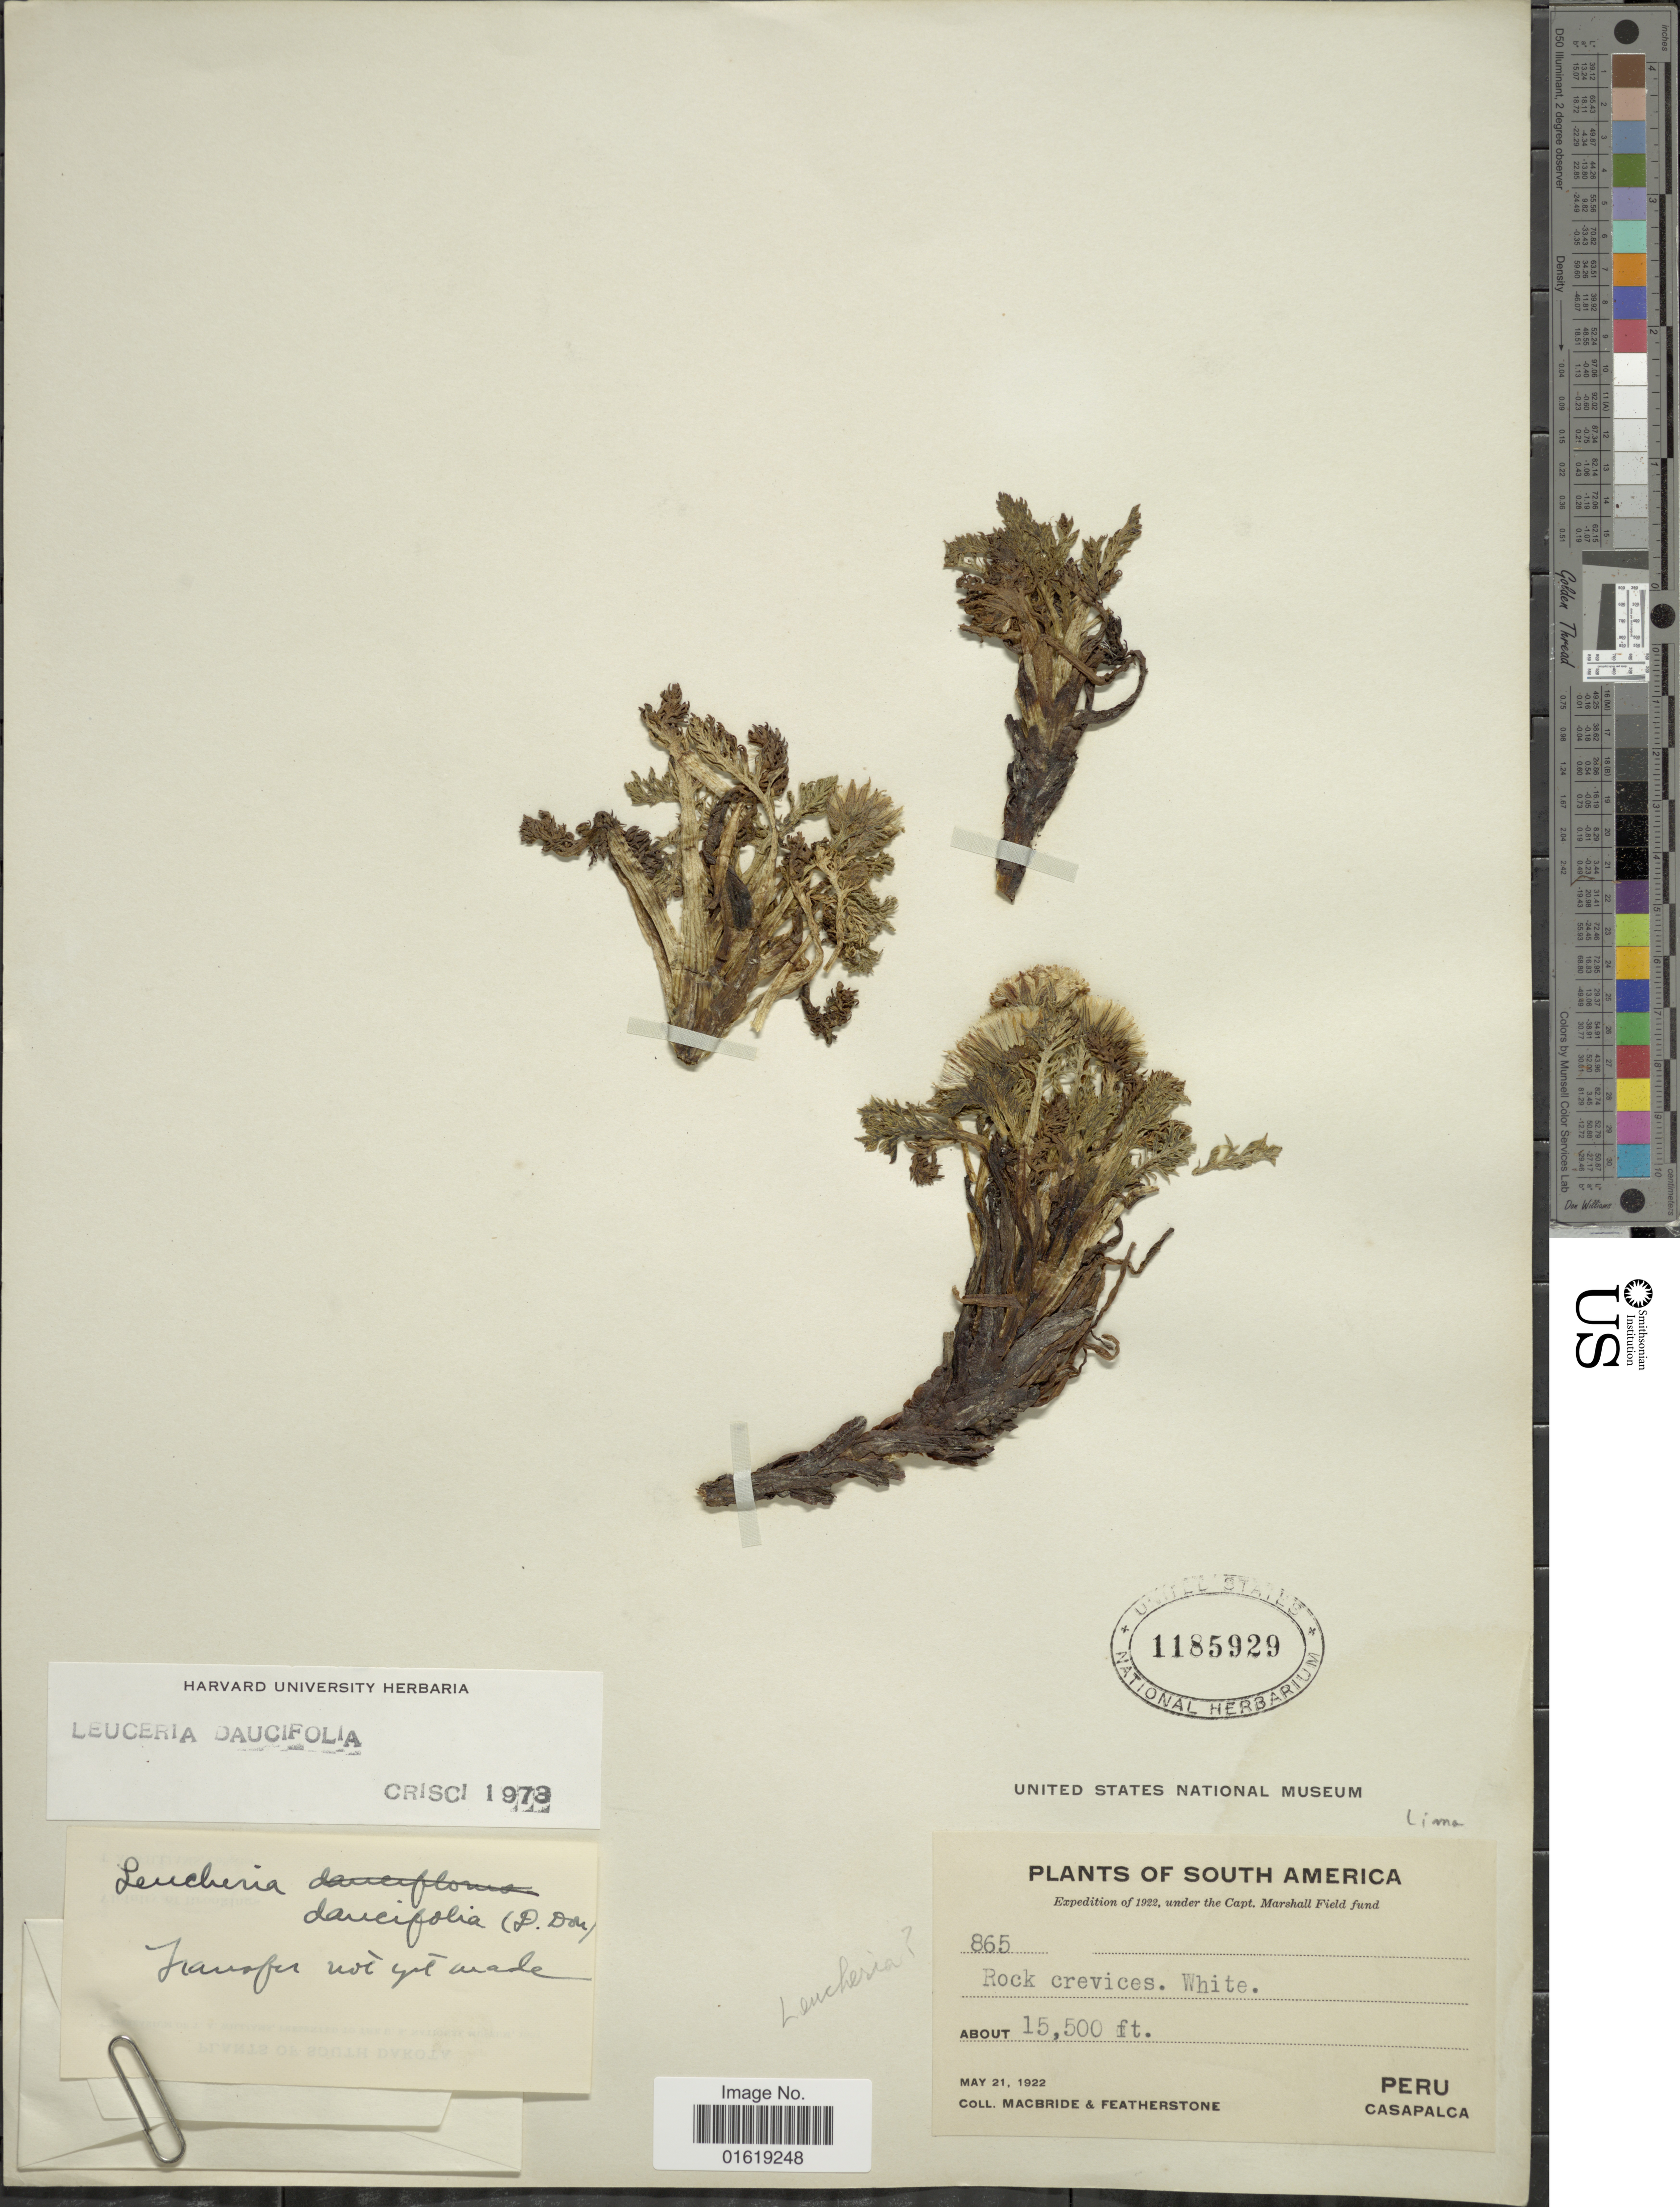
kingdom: Plantae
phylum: Tracheophyta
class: Magnoliopsida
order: Asterales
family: Asteraceae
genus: Leucheria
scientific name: Leucheria daucifolia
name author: Crisci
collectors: Macbride, -- & -. Featherstone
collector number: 865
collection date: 1922-05-21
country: Peru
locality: Casapalca.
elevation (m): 4724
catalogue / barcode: US 1185929